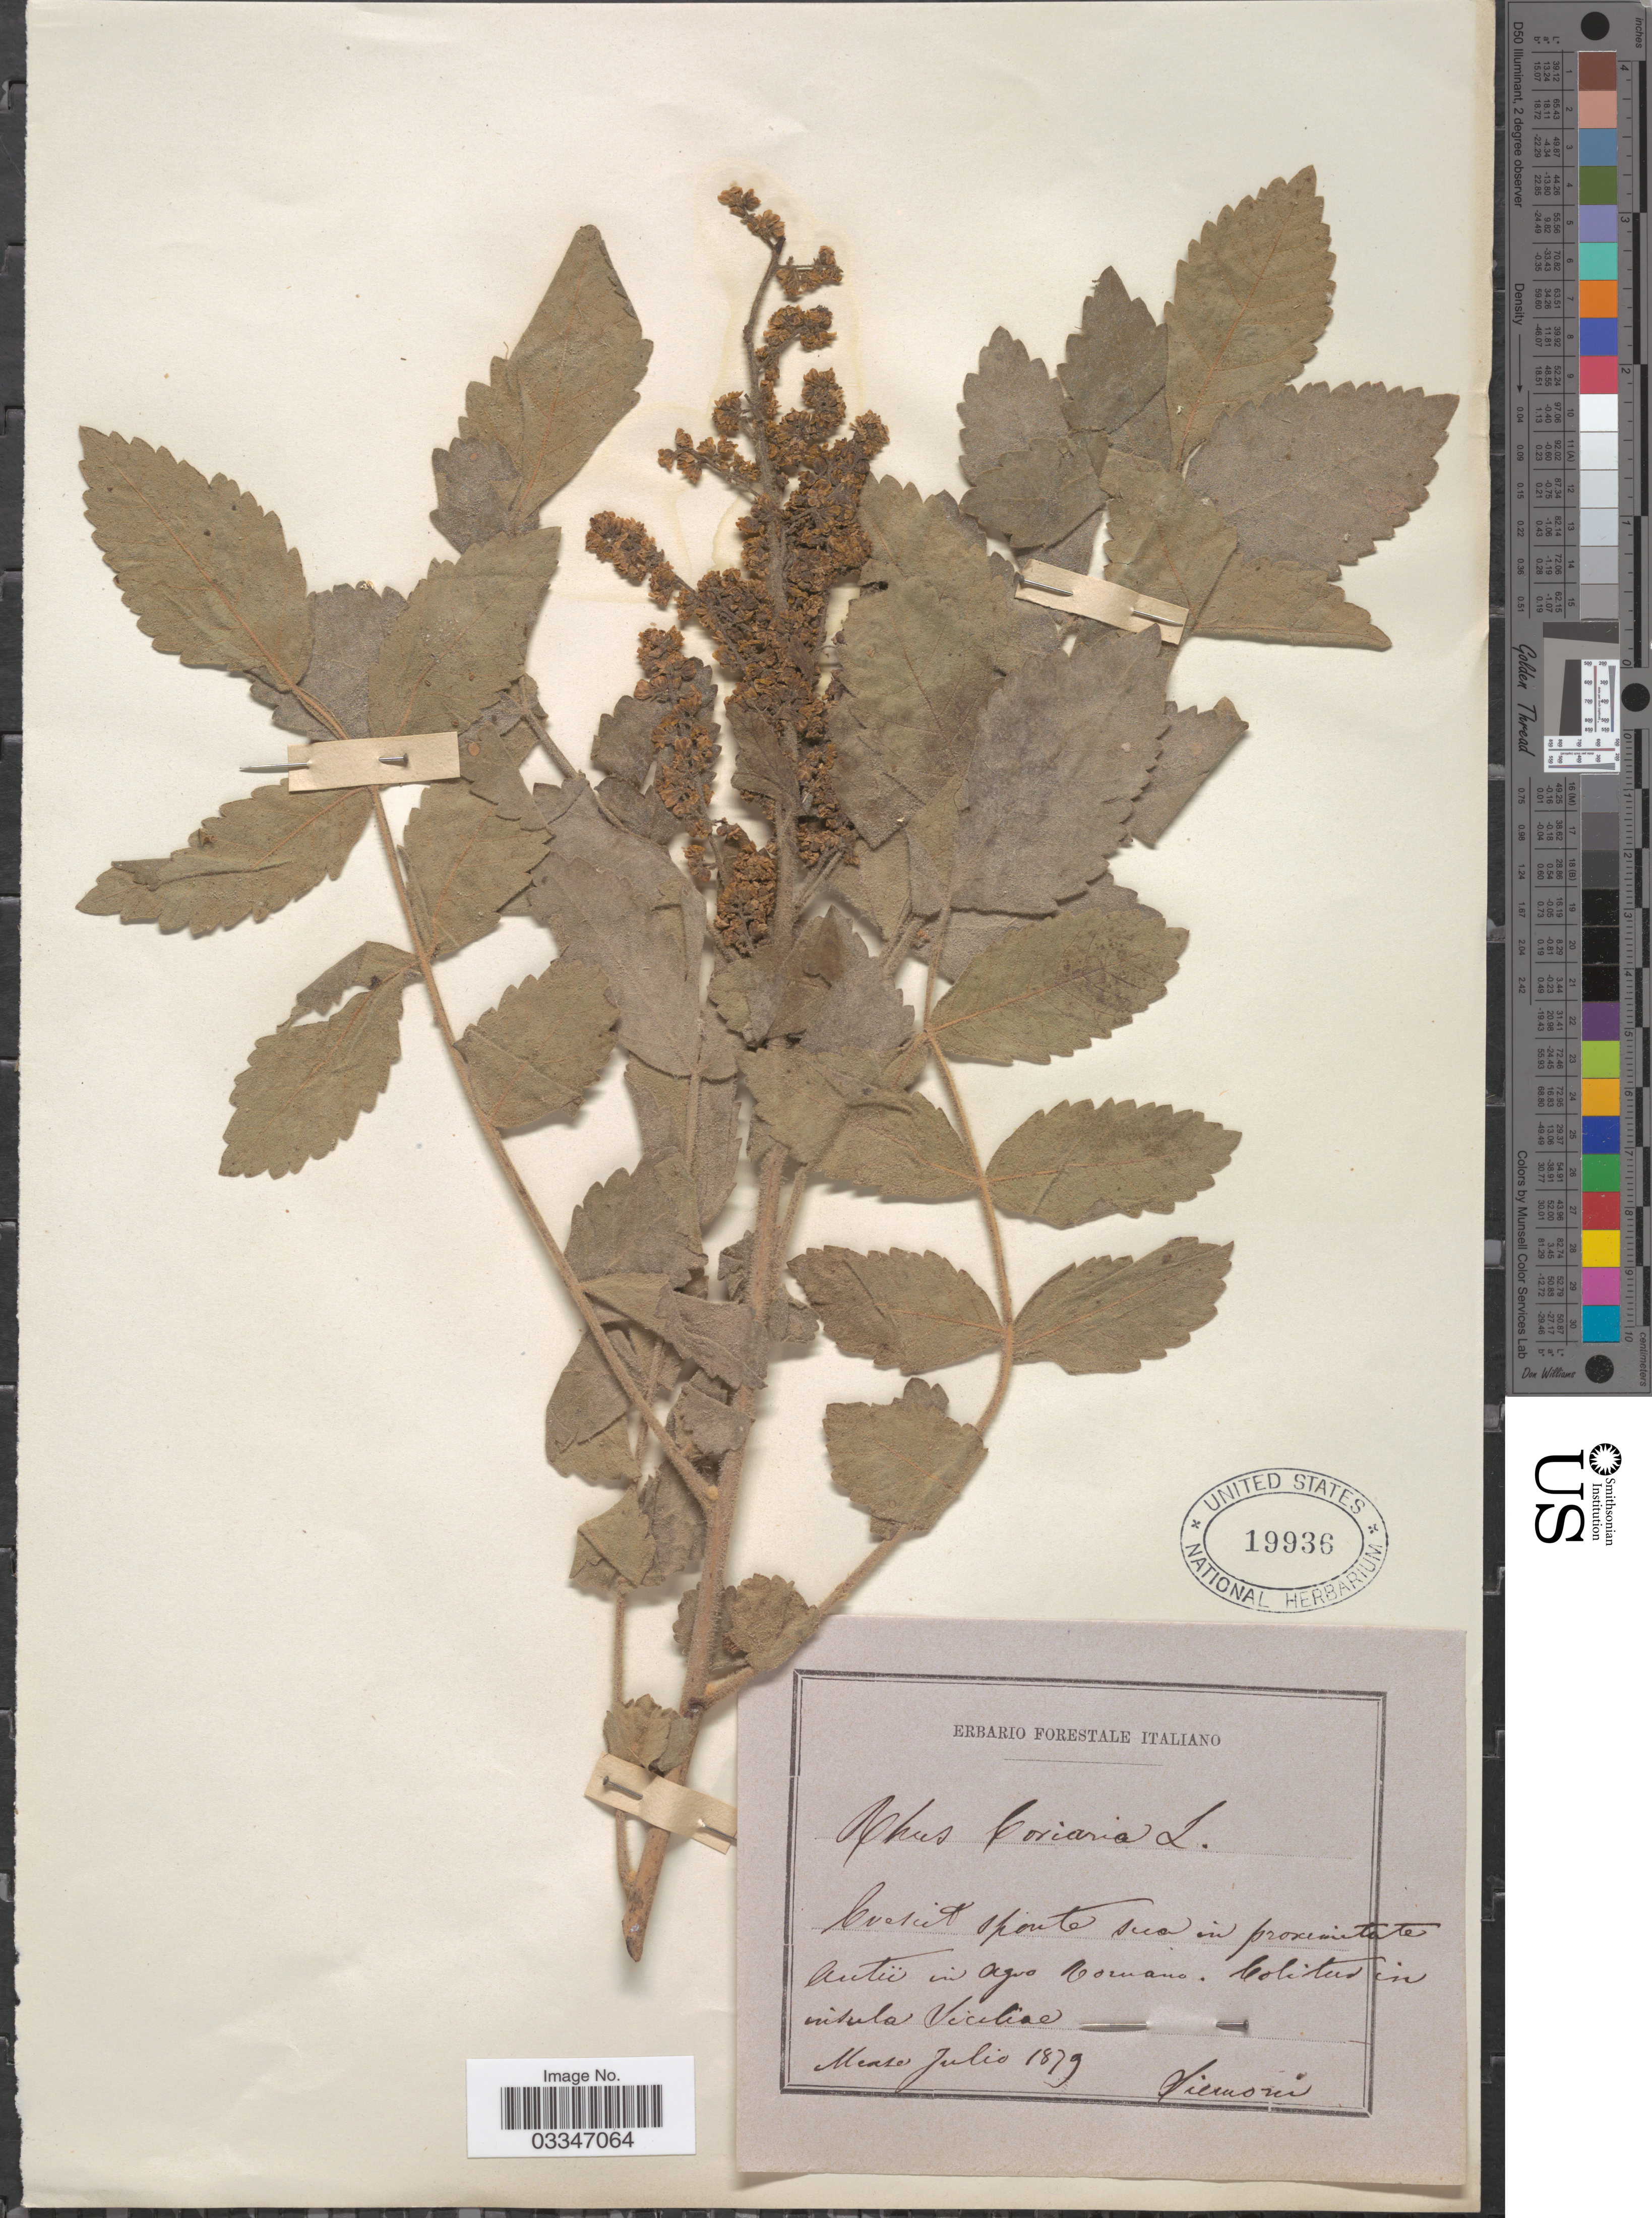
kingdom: Plantae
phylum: Tracheophyta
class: Magnoliopsida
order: Sapindales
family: Anacardiaceae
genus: Rhus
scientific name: Rhus coriaria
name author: L.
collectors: Siemoni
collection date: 1879-07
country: Italy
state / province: Siciliana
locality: Crescit oponte[interpreted] seca in proximitate [illegible text] in agro Comano.[interpreted] Insula Siciliae.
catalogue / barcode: US 19936